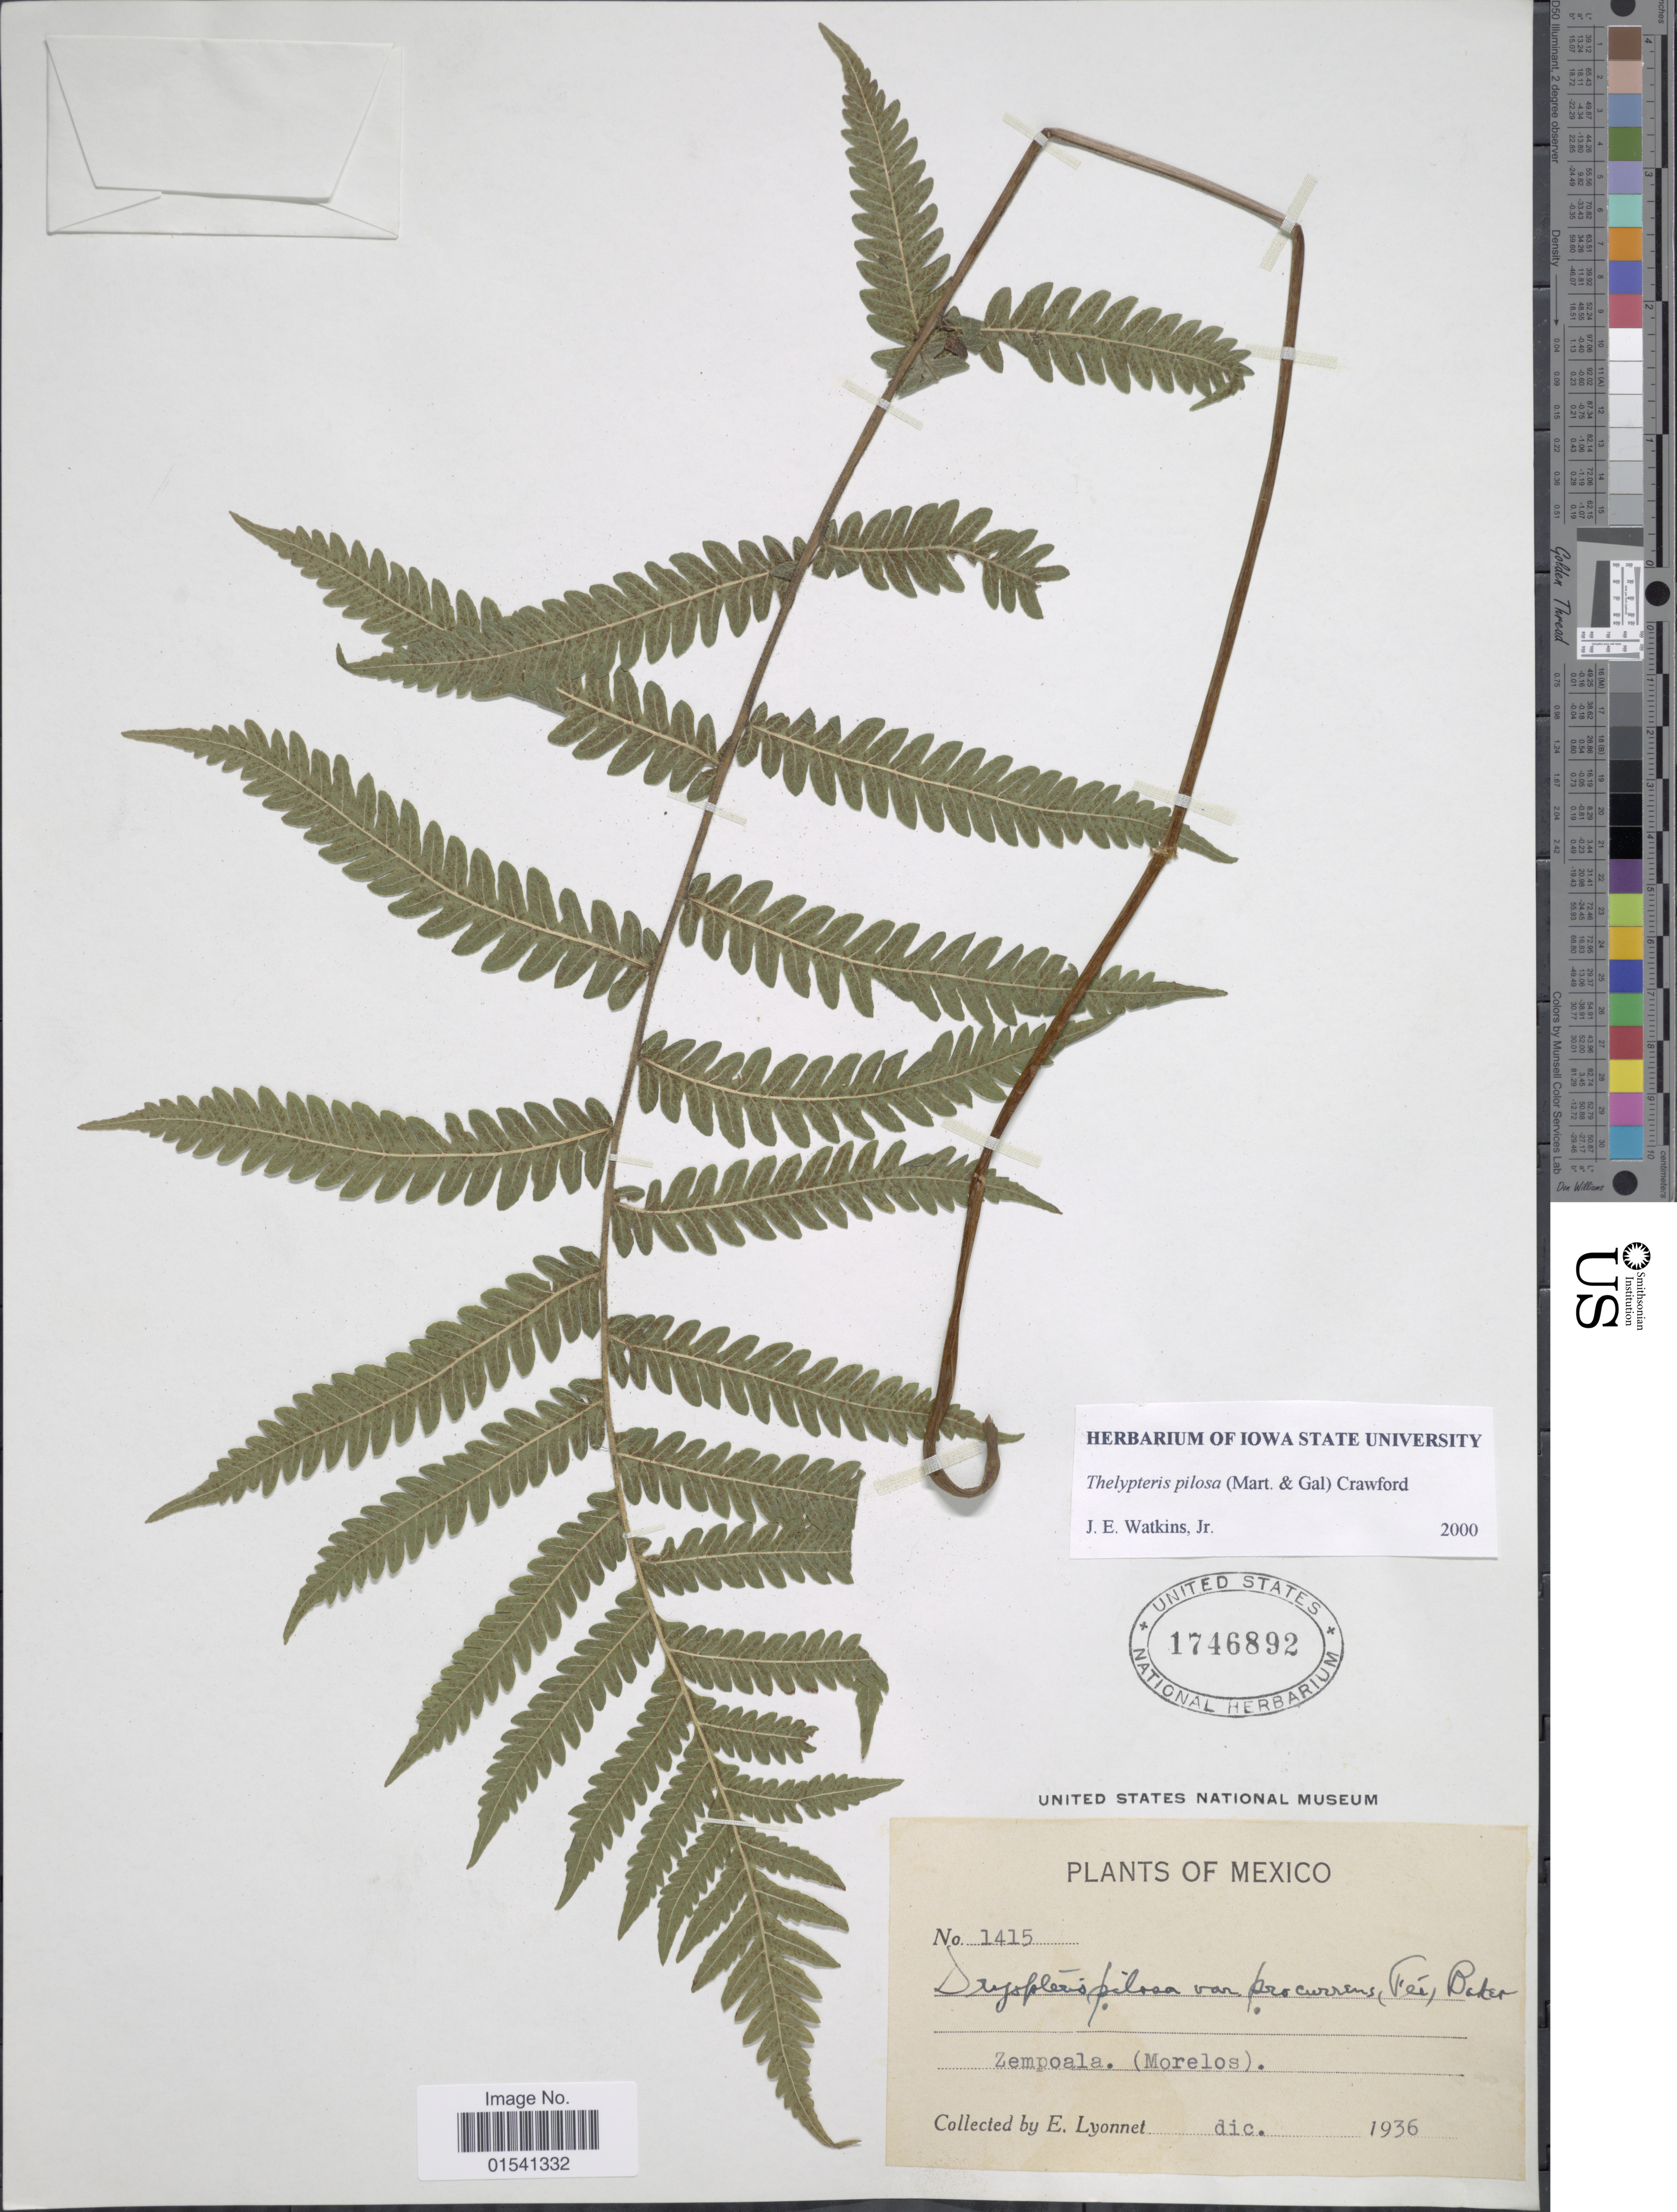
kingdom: Plantae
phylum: Tracheophyta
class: Polypodiopsida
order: Polypodiales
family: Thelypteridaceae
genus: Stegnogramma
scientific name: Stegnogramma pilosa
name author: (M. Martens & Galeotti) K. Iwats.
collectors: E. Lyonnet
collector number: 1415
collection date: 1936-12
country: Mexico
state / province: Morelos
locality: Zempoala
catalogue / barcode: US 1746892